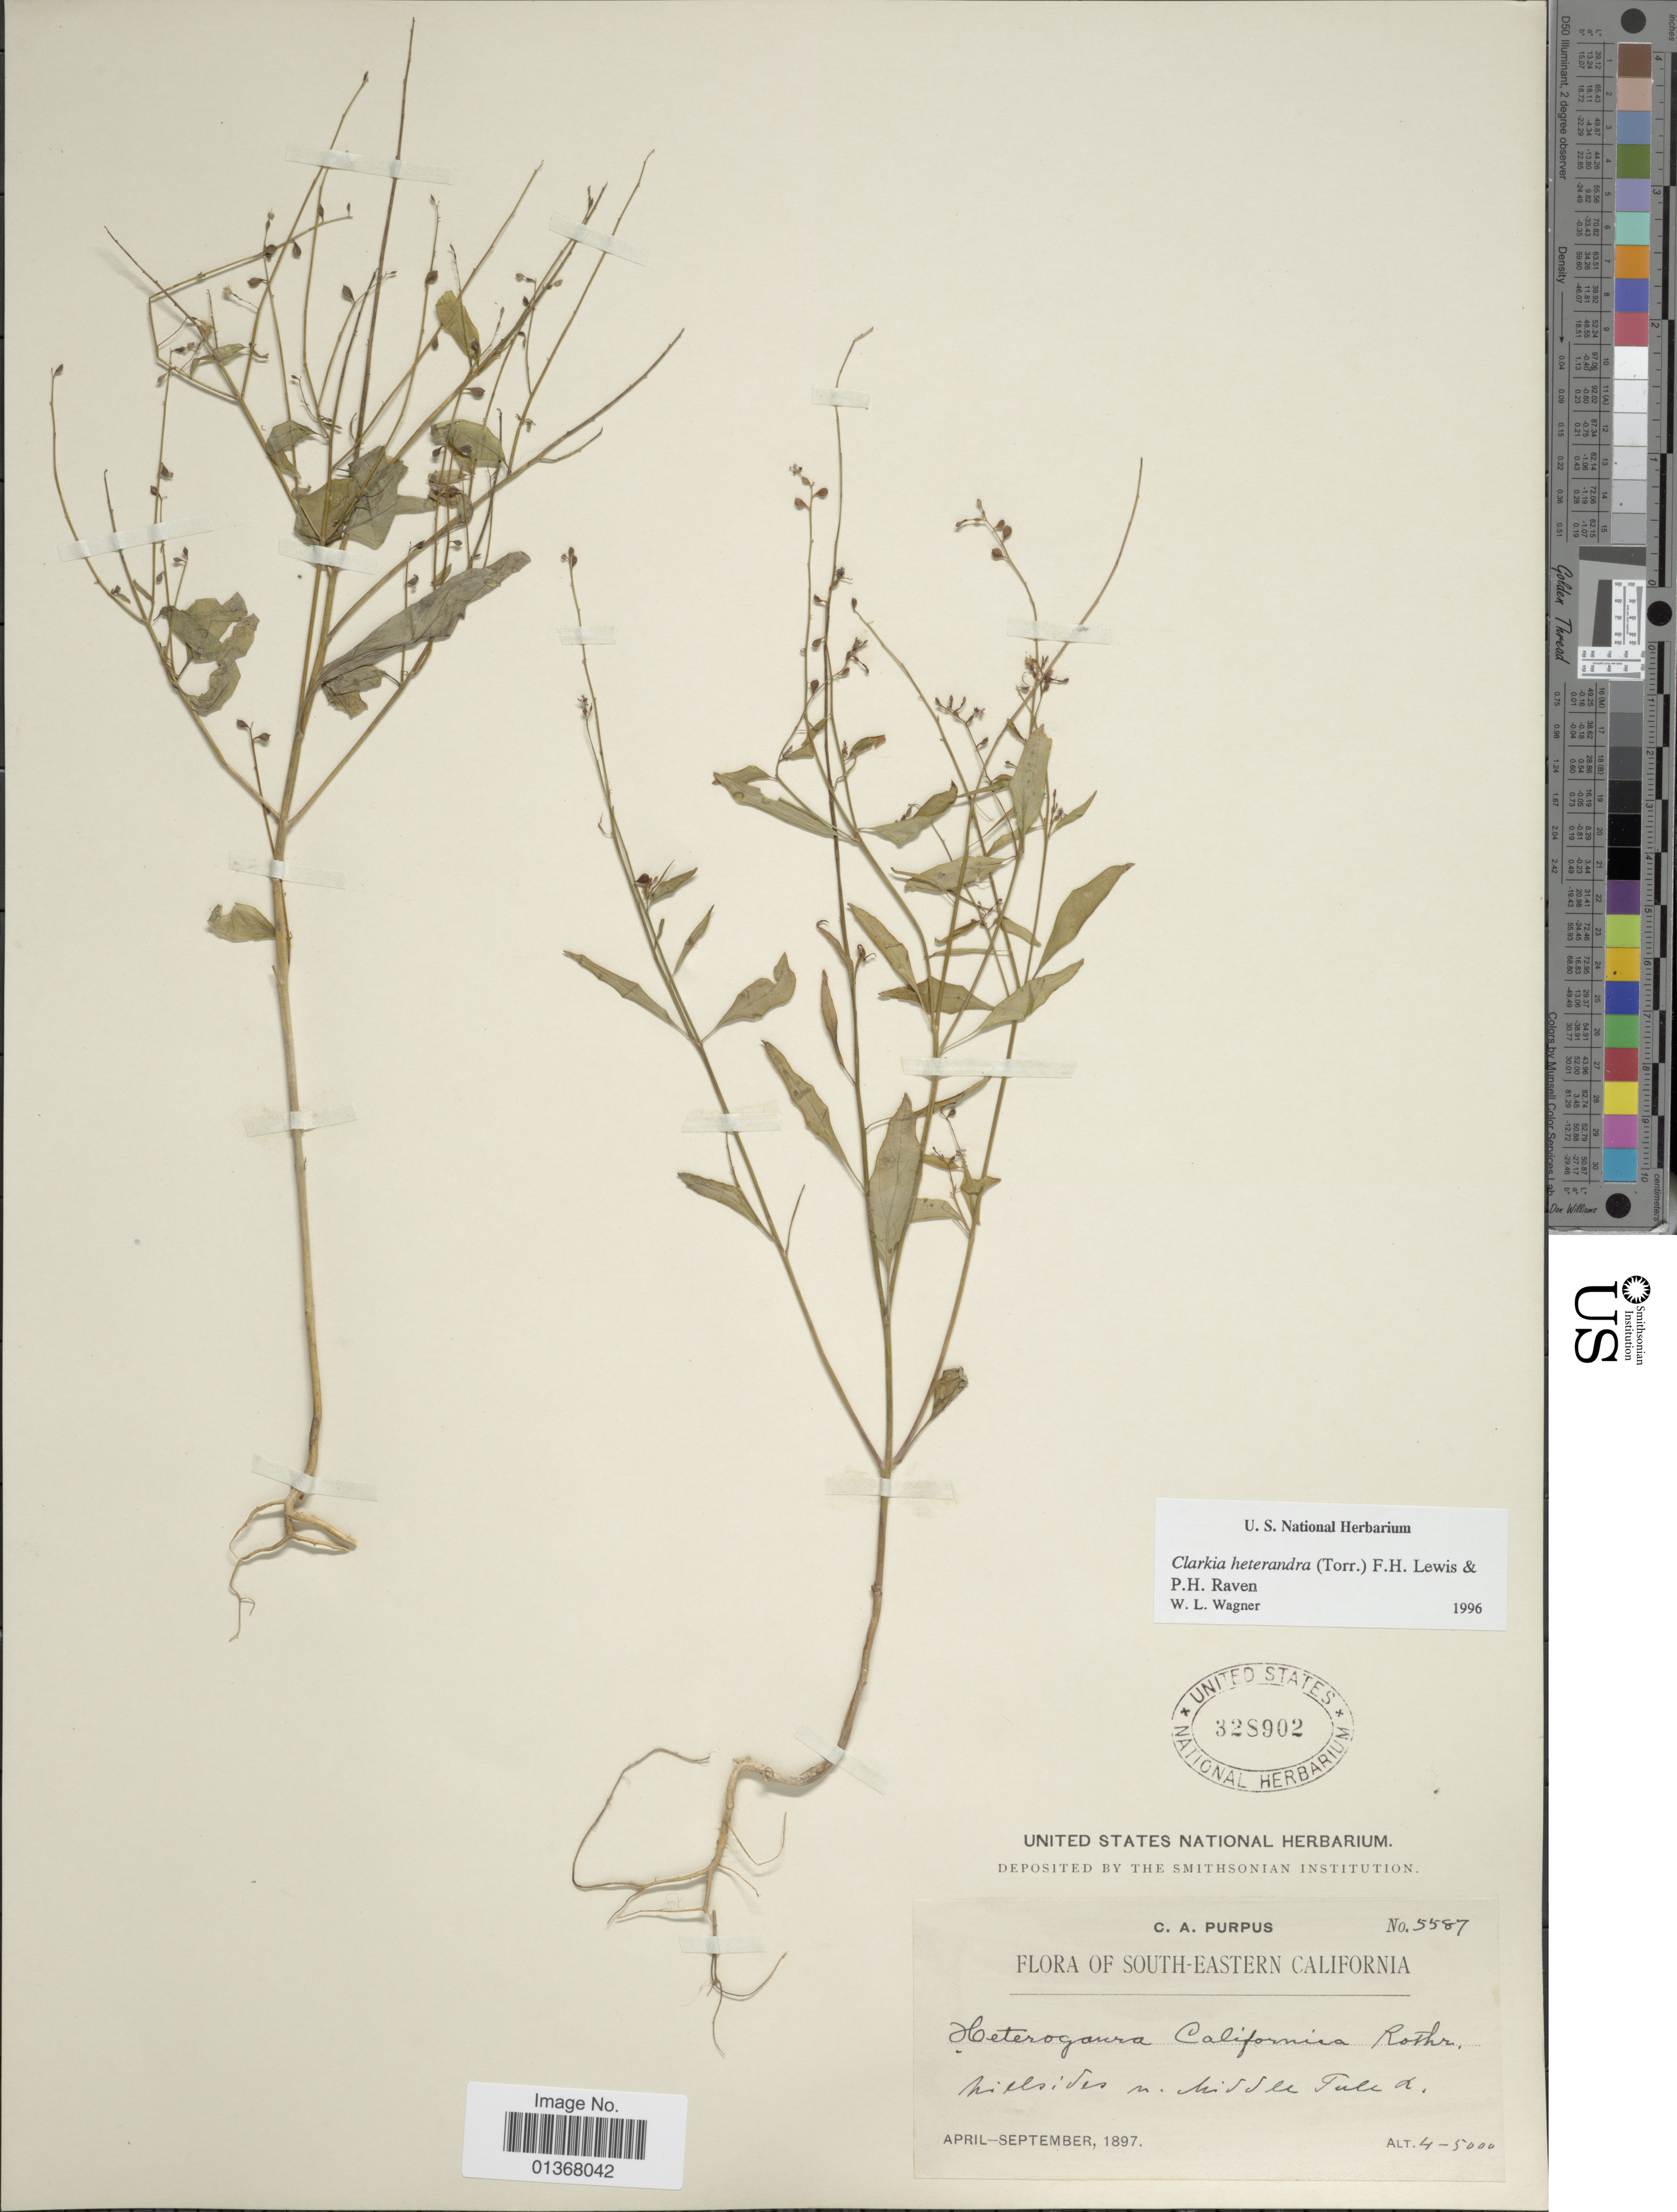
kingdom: Plantae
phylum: Tracheophyta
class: Magnoliopsida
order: Myrtales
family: Onagraceae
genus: Clarkia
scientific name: Clarkia heterandra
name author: (Torr.) F. H. Lewis & P.H. Raven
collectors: C. A. Purpus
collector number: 5587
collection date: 1897-04/1897-09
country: United States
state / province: California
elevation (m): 1219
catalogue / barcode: US 328902